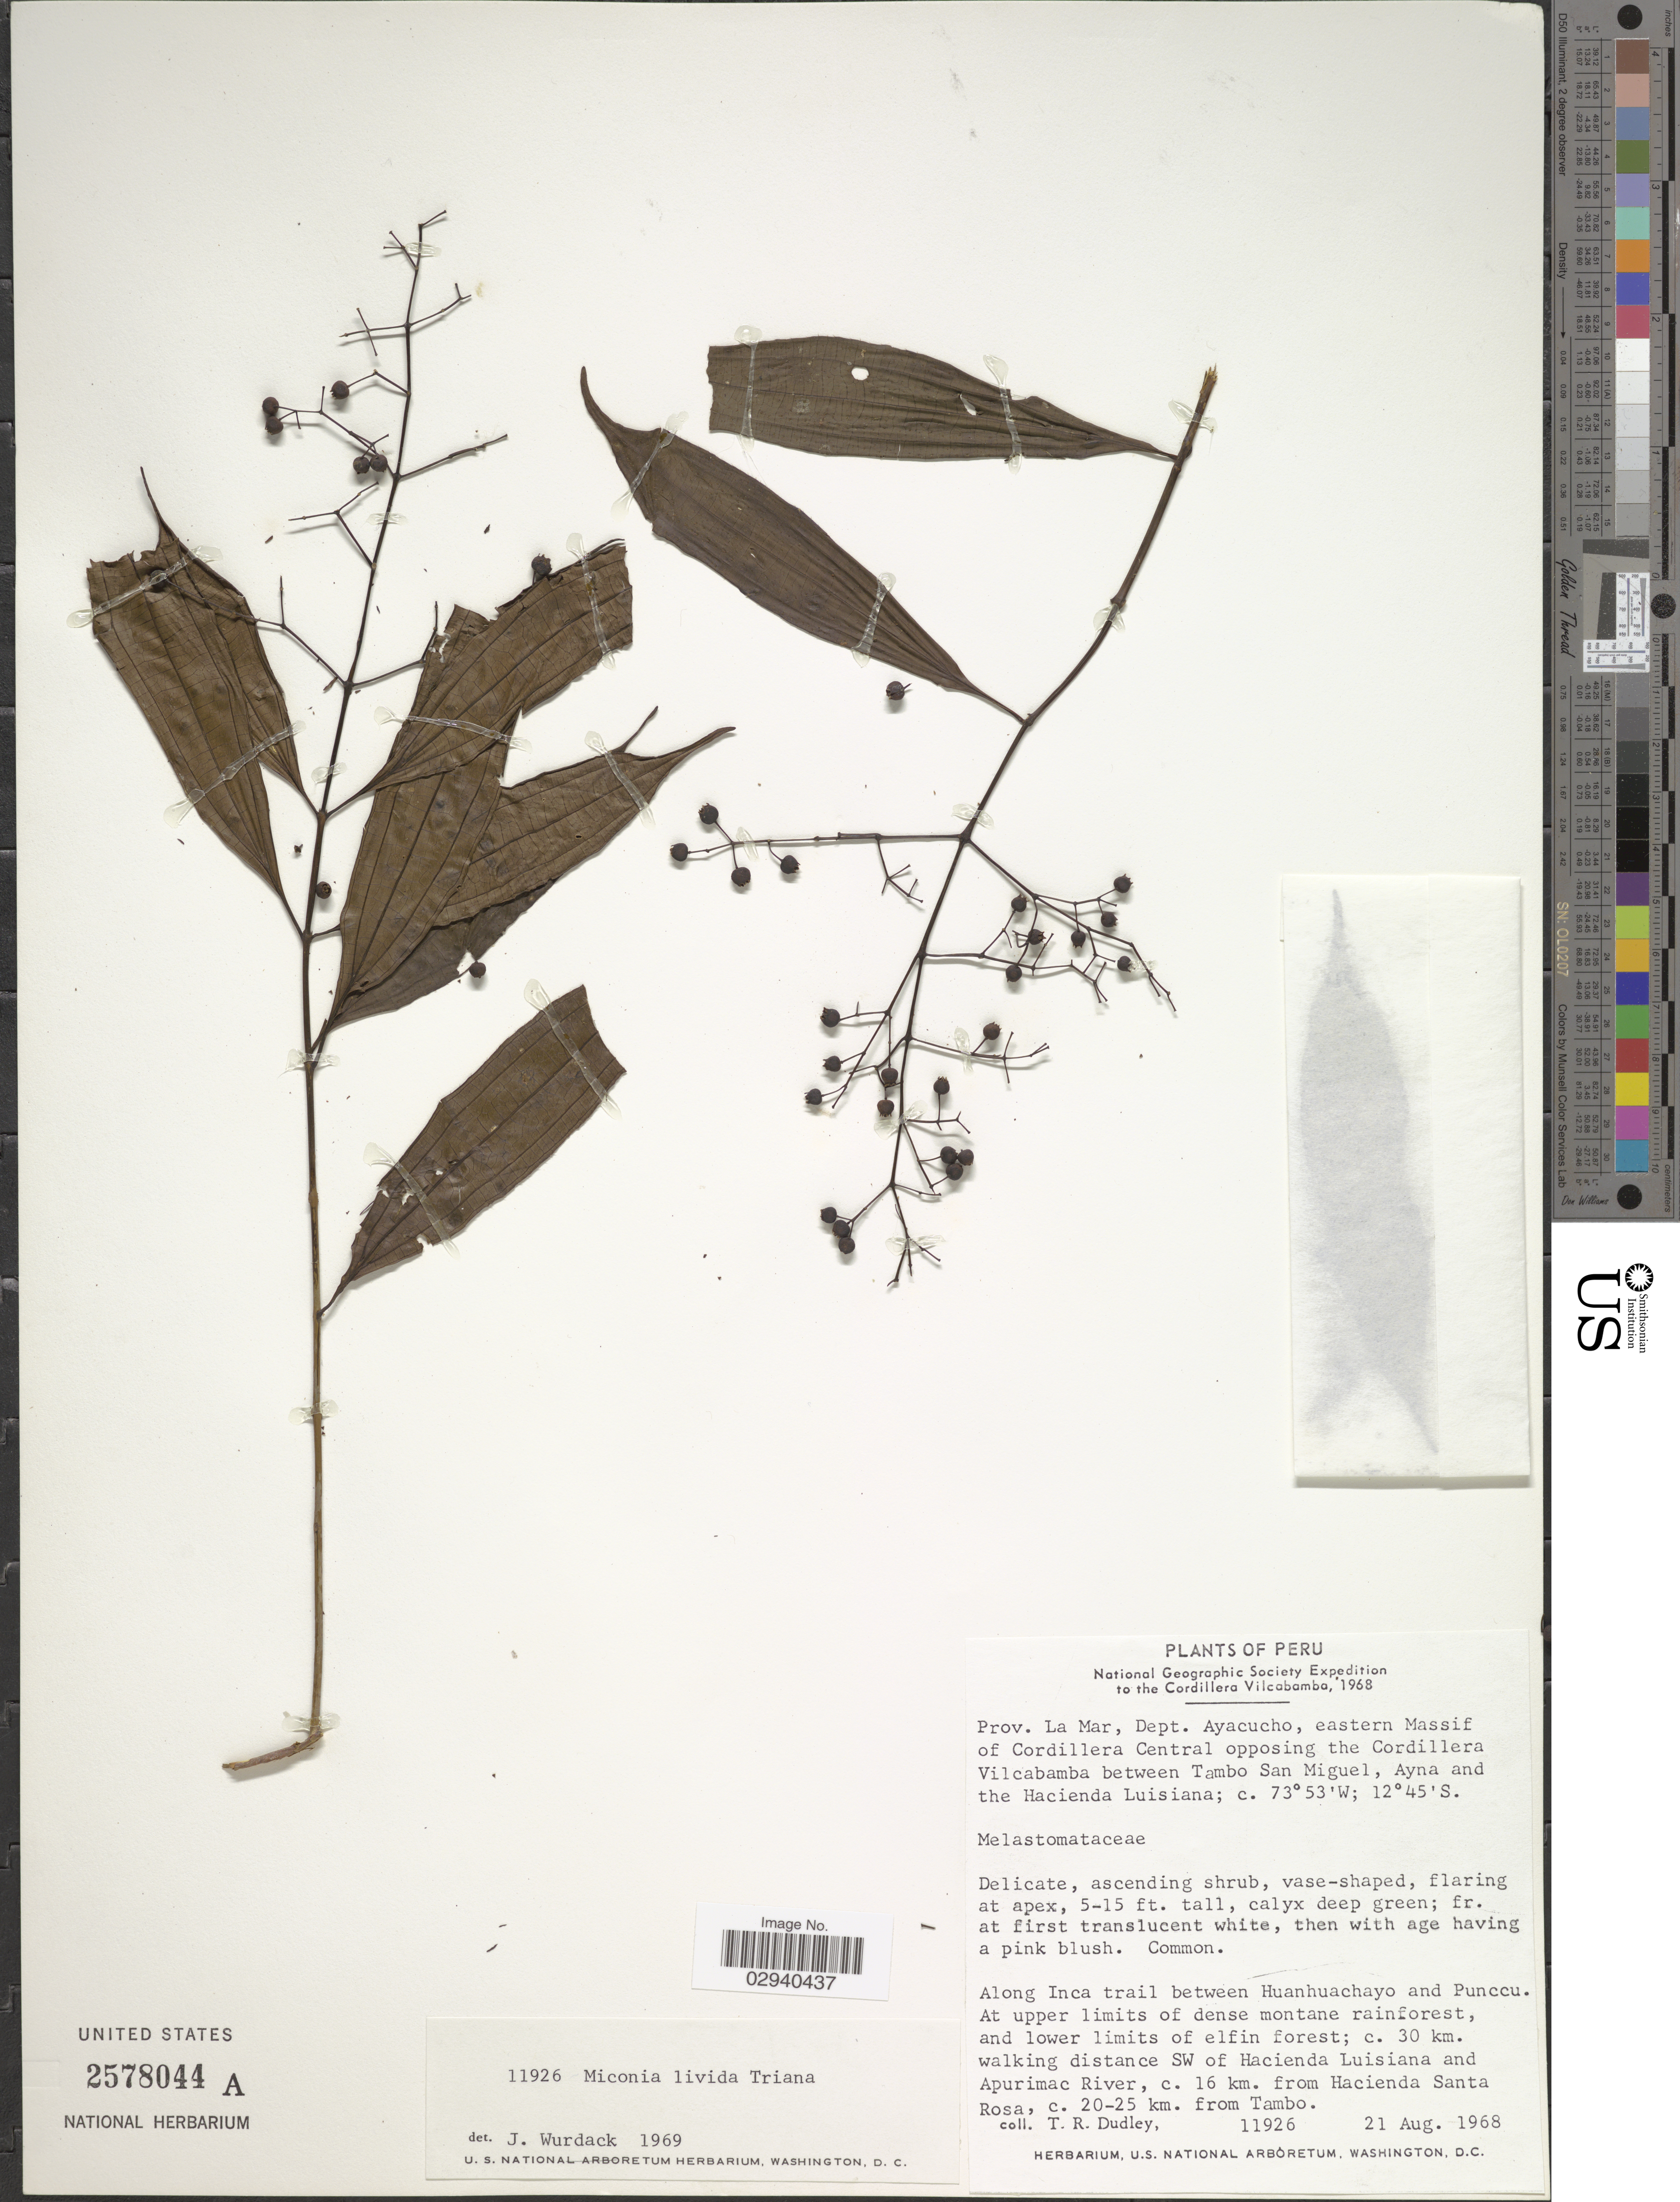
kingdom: Plantae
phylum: Tracheophyta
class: Magnoliopsida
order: Myrtales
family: Melastomataceae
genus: Miconia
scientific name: Miconia livida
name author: Triana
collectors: T. R. Dudley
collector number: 11926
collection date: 1968-08-21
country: Peru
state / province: Ayacucho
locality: Cordillera Vilcabamba. Prov. La Mar, Dept. Ayacucho, eastern Massif of Cordillera Central opposing the Cordillera Vilcabamba between Tambo San Miguel, Ayna and the Hacienda Luisiana. Along Inca trail between Huanhuachayo and Punccu. At upper limits of dense montane rainforest, and lower limits of elfin forest; c. 30 km. walking distance SW of Hacienda Luisiana and Apurimac River, c. 16 km. from Hacienda Santa Rosa, c. 20-25 km. from Tambo.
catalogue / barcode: US 2578044A